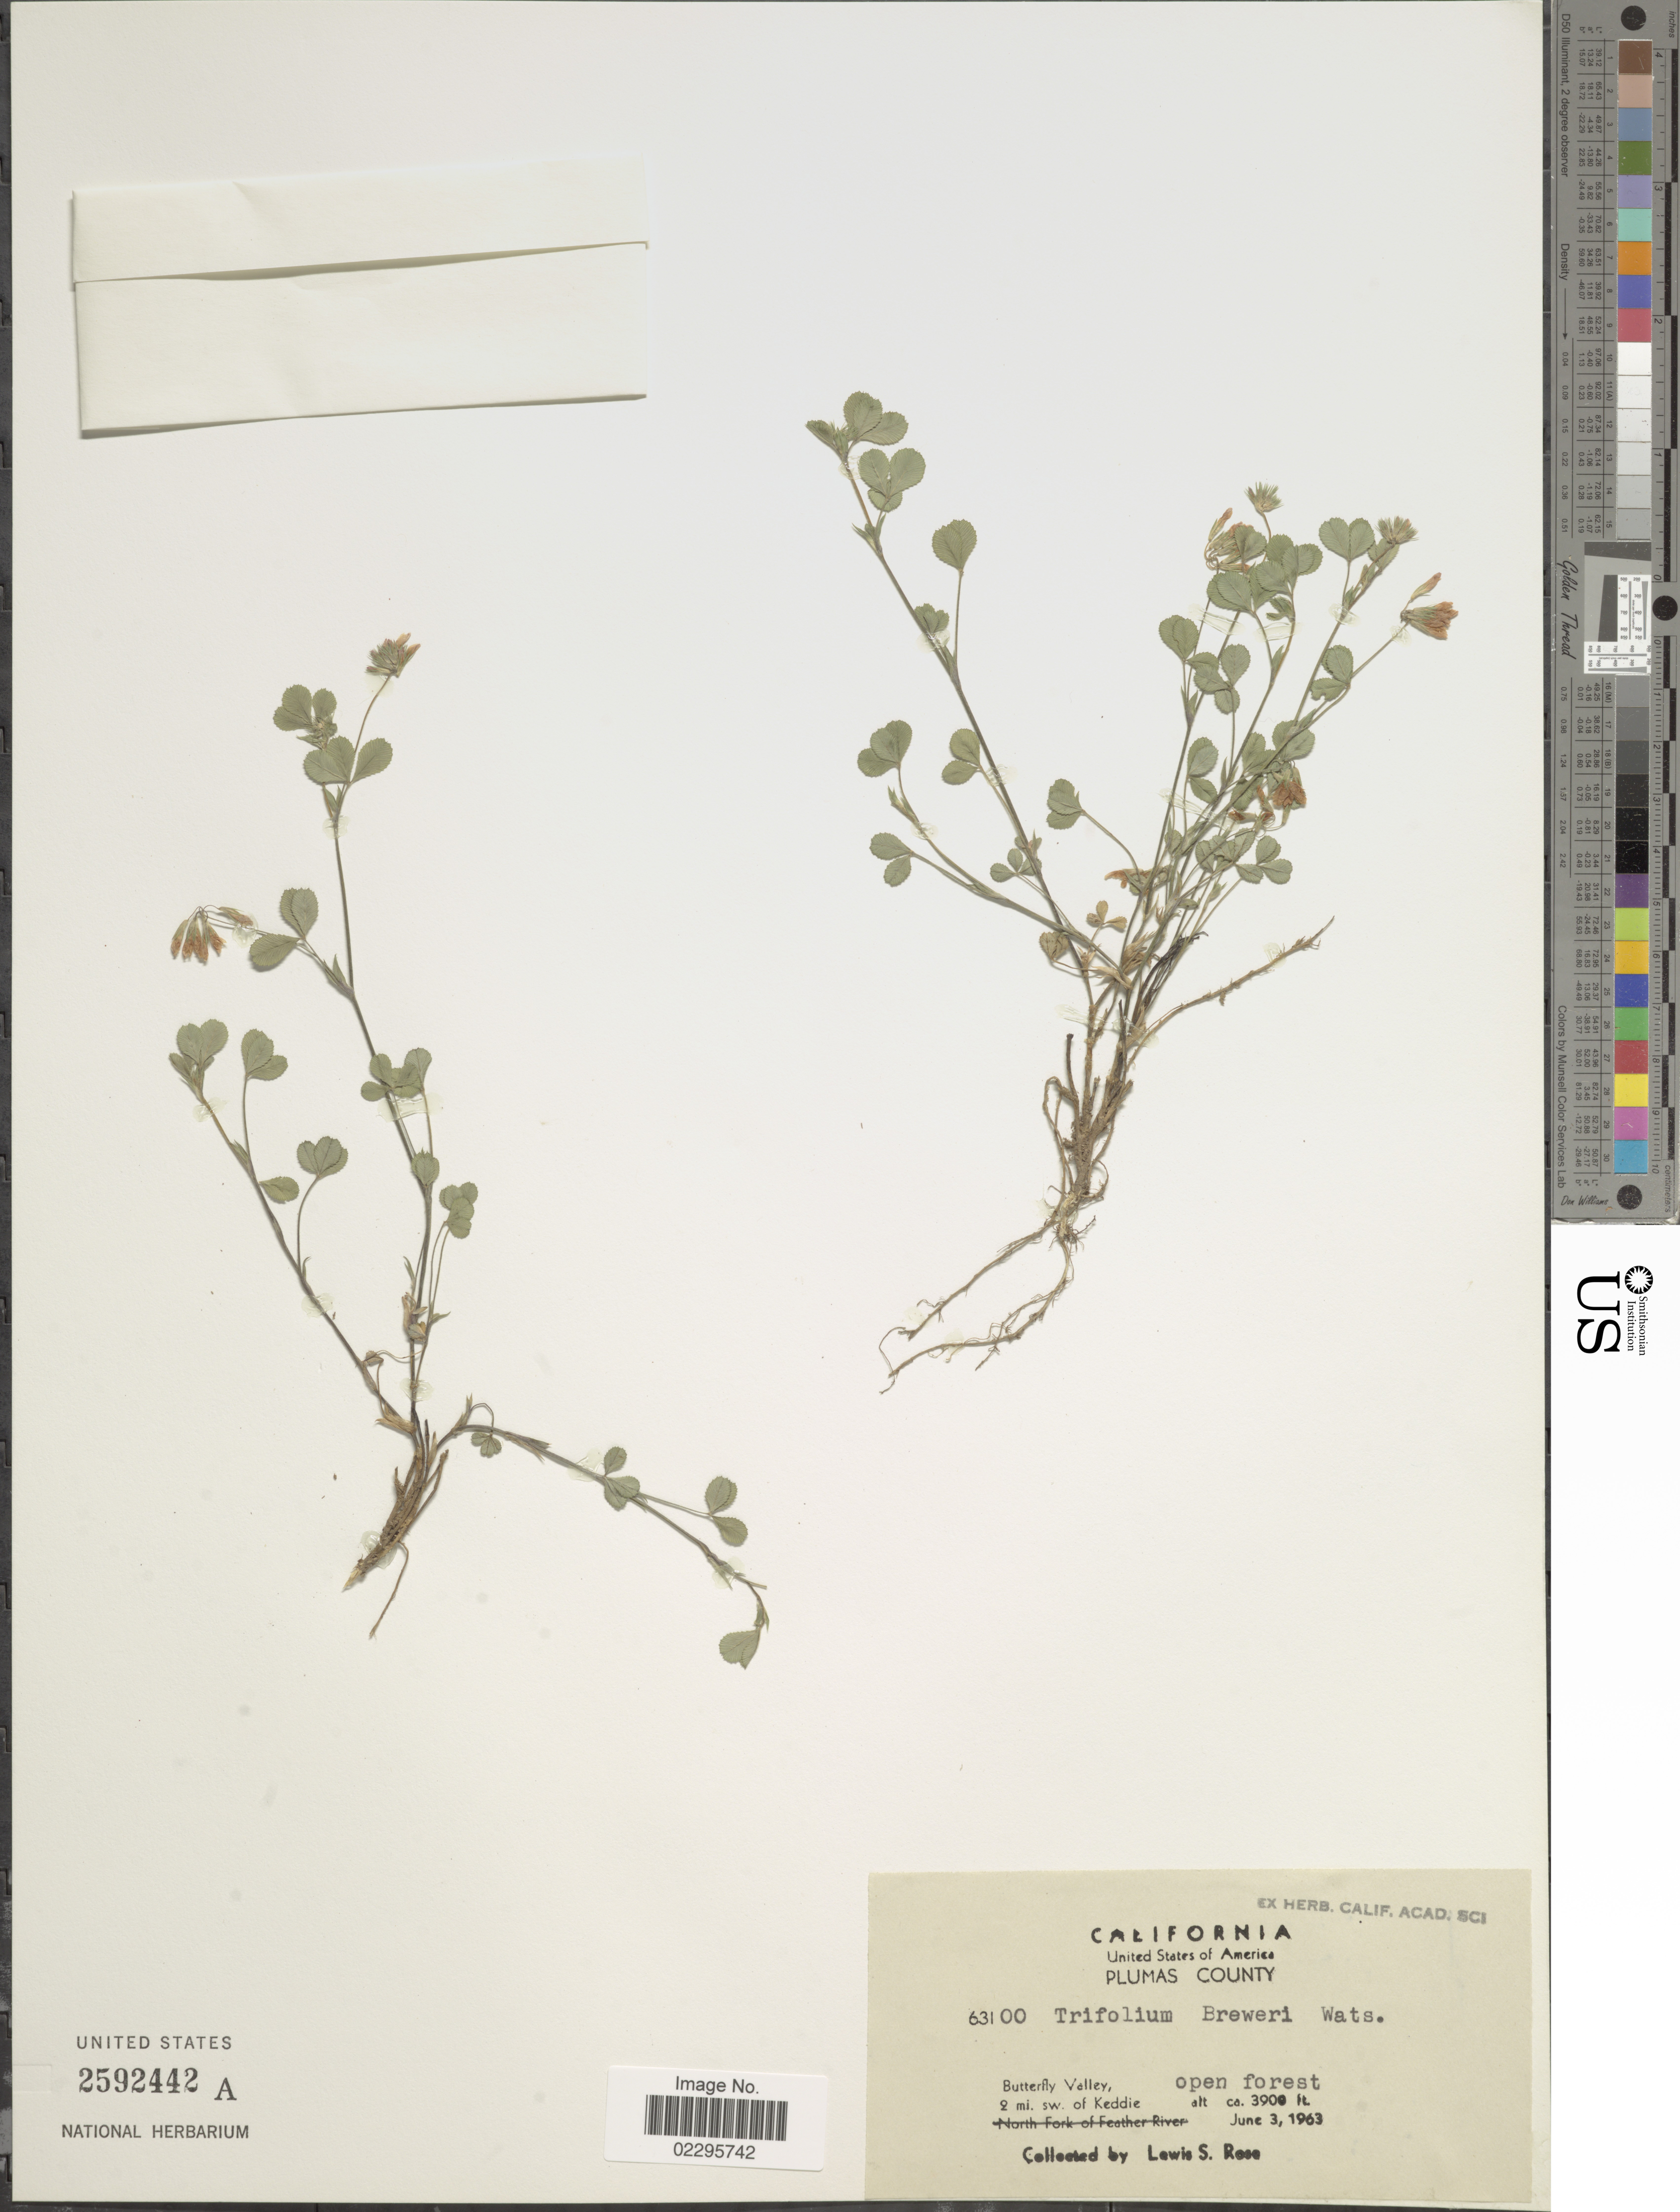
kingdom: Plantae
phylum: Tracheophyta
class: Magnoliopsida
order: Fabales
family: Fabaceae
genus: Trifolium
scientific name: Trifolium breweri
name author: S. Watson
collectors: L. S. Rose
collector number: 63100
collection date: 1973-06-03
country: United States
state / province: California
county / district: Plumas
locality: Plumas County, Butterfly Valley, open forest, 2 mi. sw. of Keddie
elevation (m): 1189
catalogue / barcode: US 2592442A